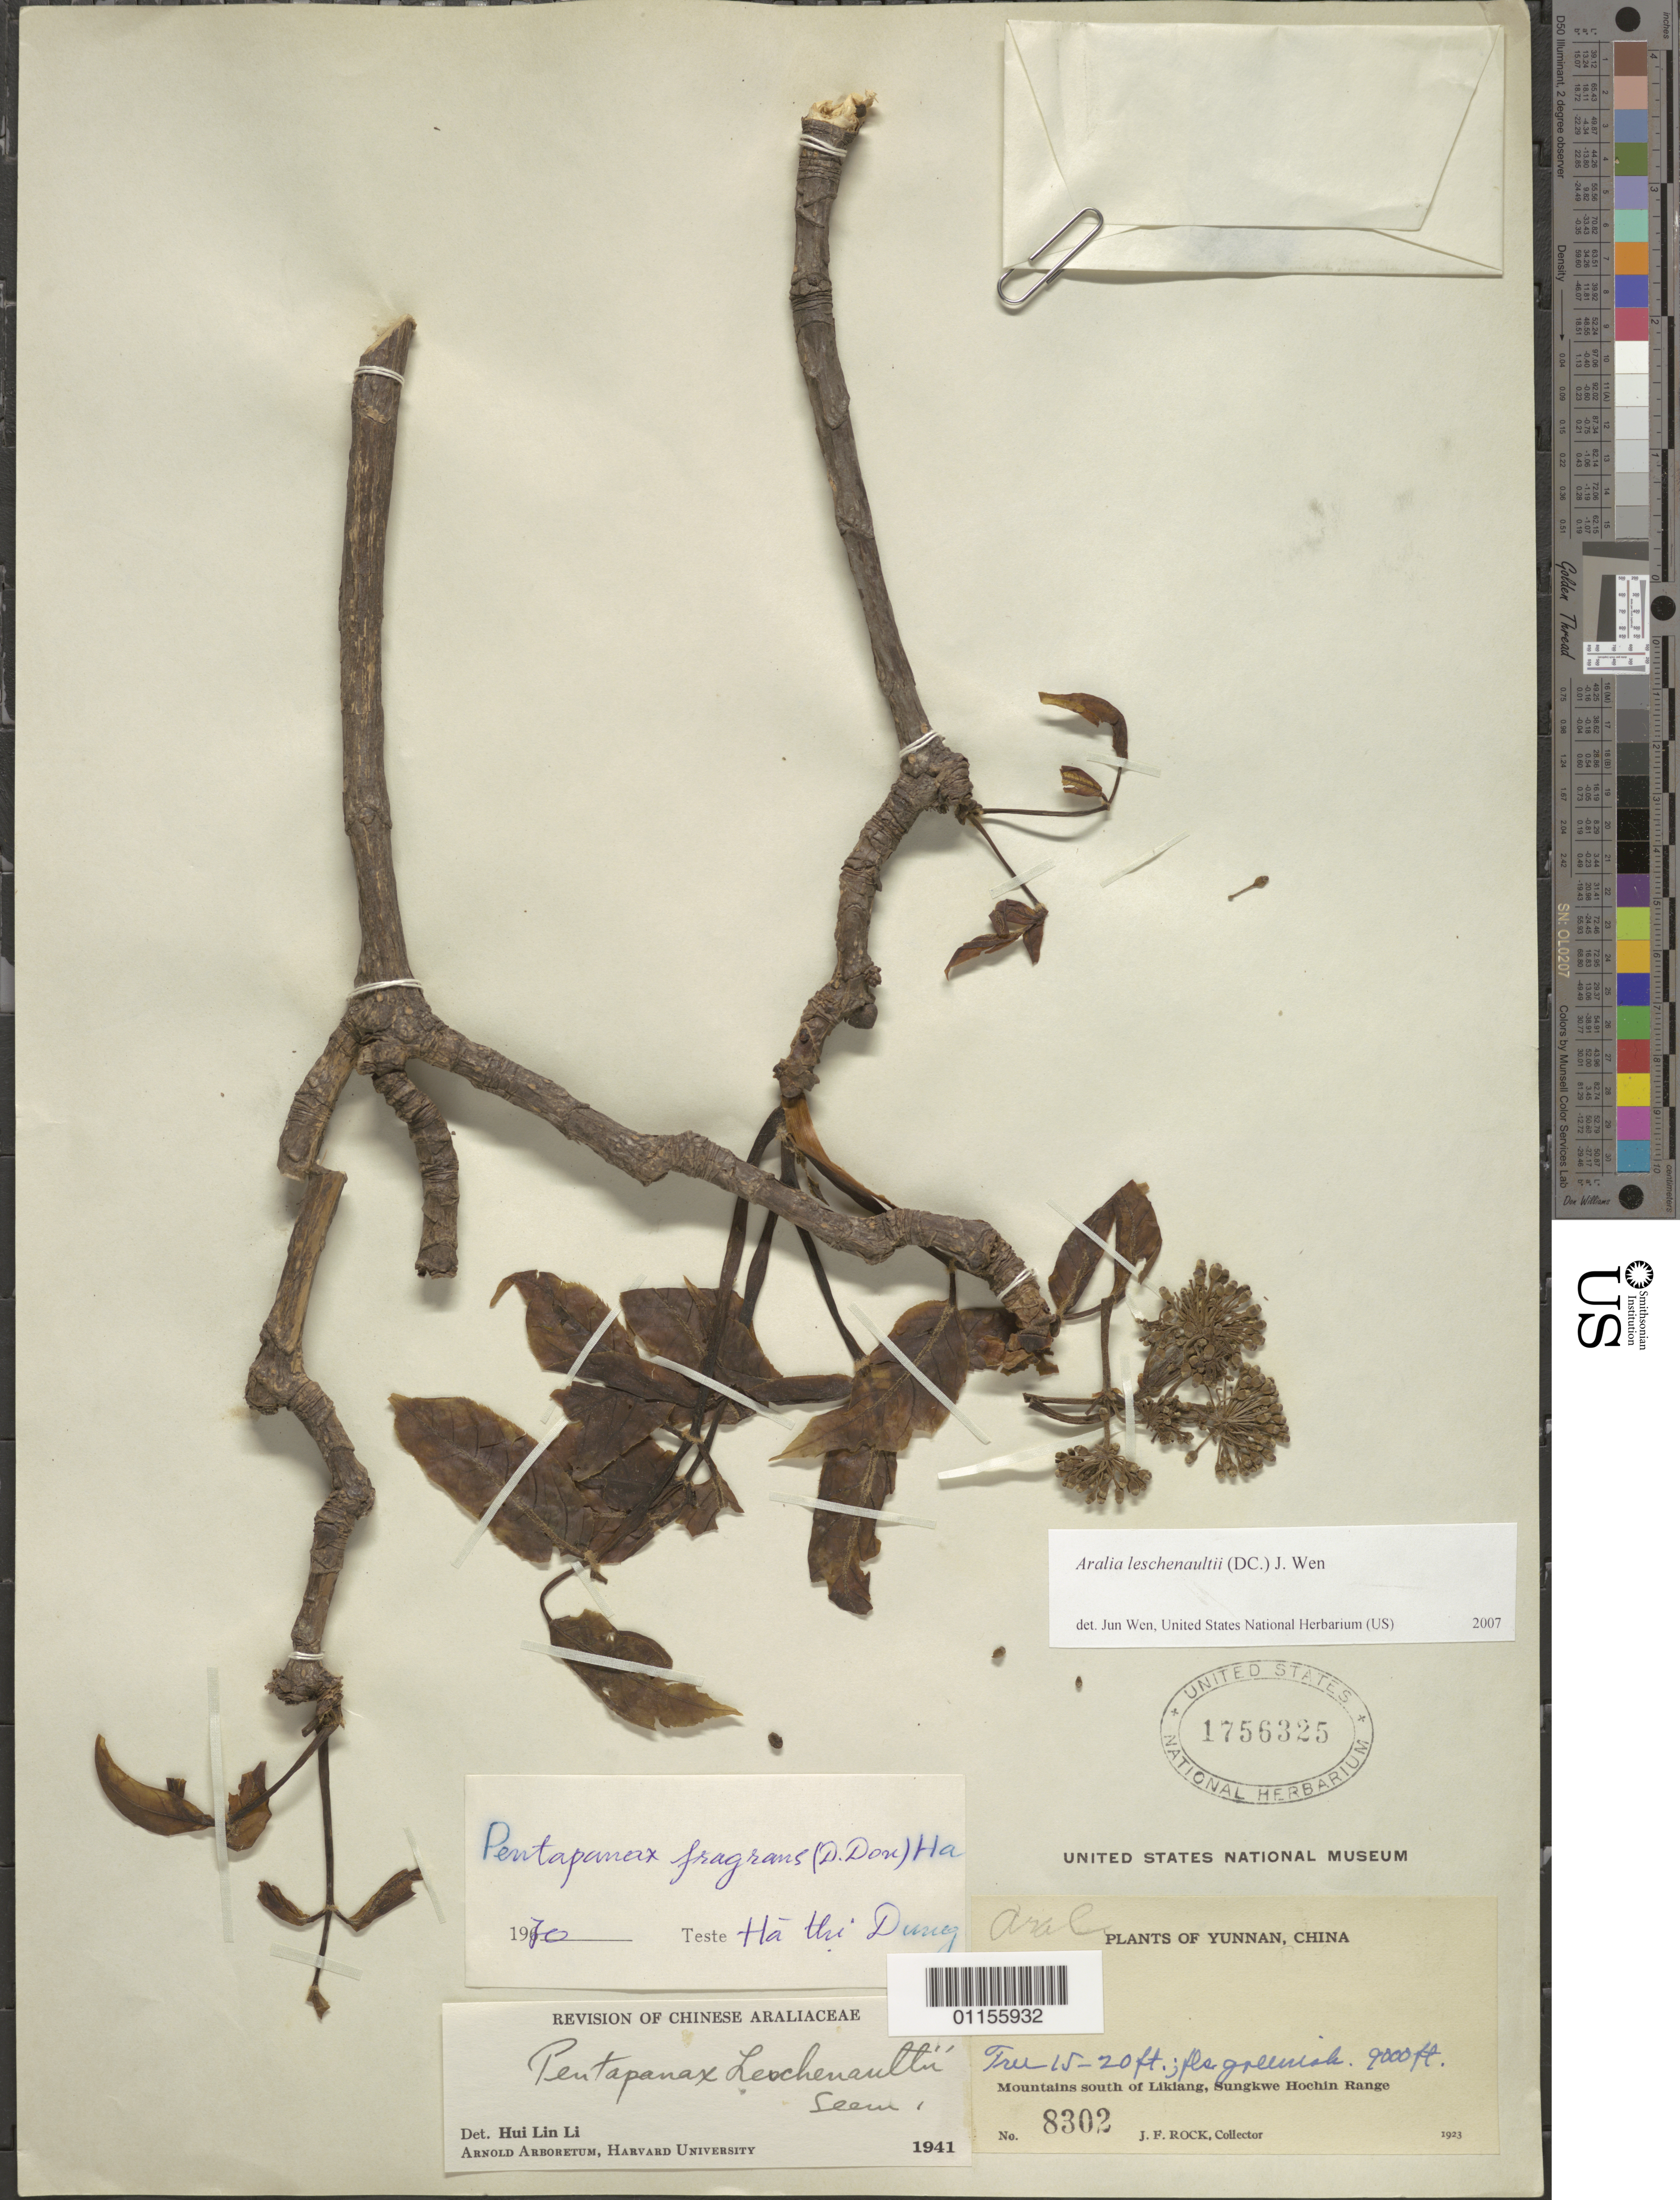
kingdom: Plantae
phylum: Tracheophyta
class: Magnoliopsida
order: Apiales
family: Araliaceae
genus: Aralia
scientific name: Aralia leschenaultii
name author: (DC.) J. Wen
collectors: J. F. Rock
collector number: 8302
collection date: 1923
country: China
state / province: Yunnan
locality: Mts S of Likiang, Sungkwe Hochin Range.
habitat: Tree.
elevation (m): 2743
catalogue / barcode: US 1756325